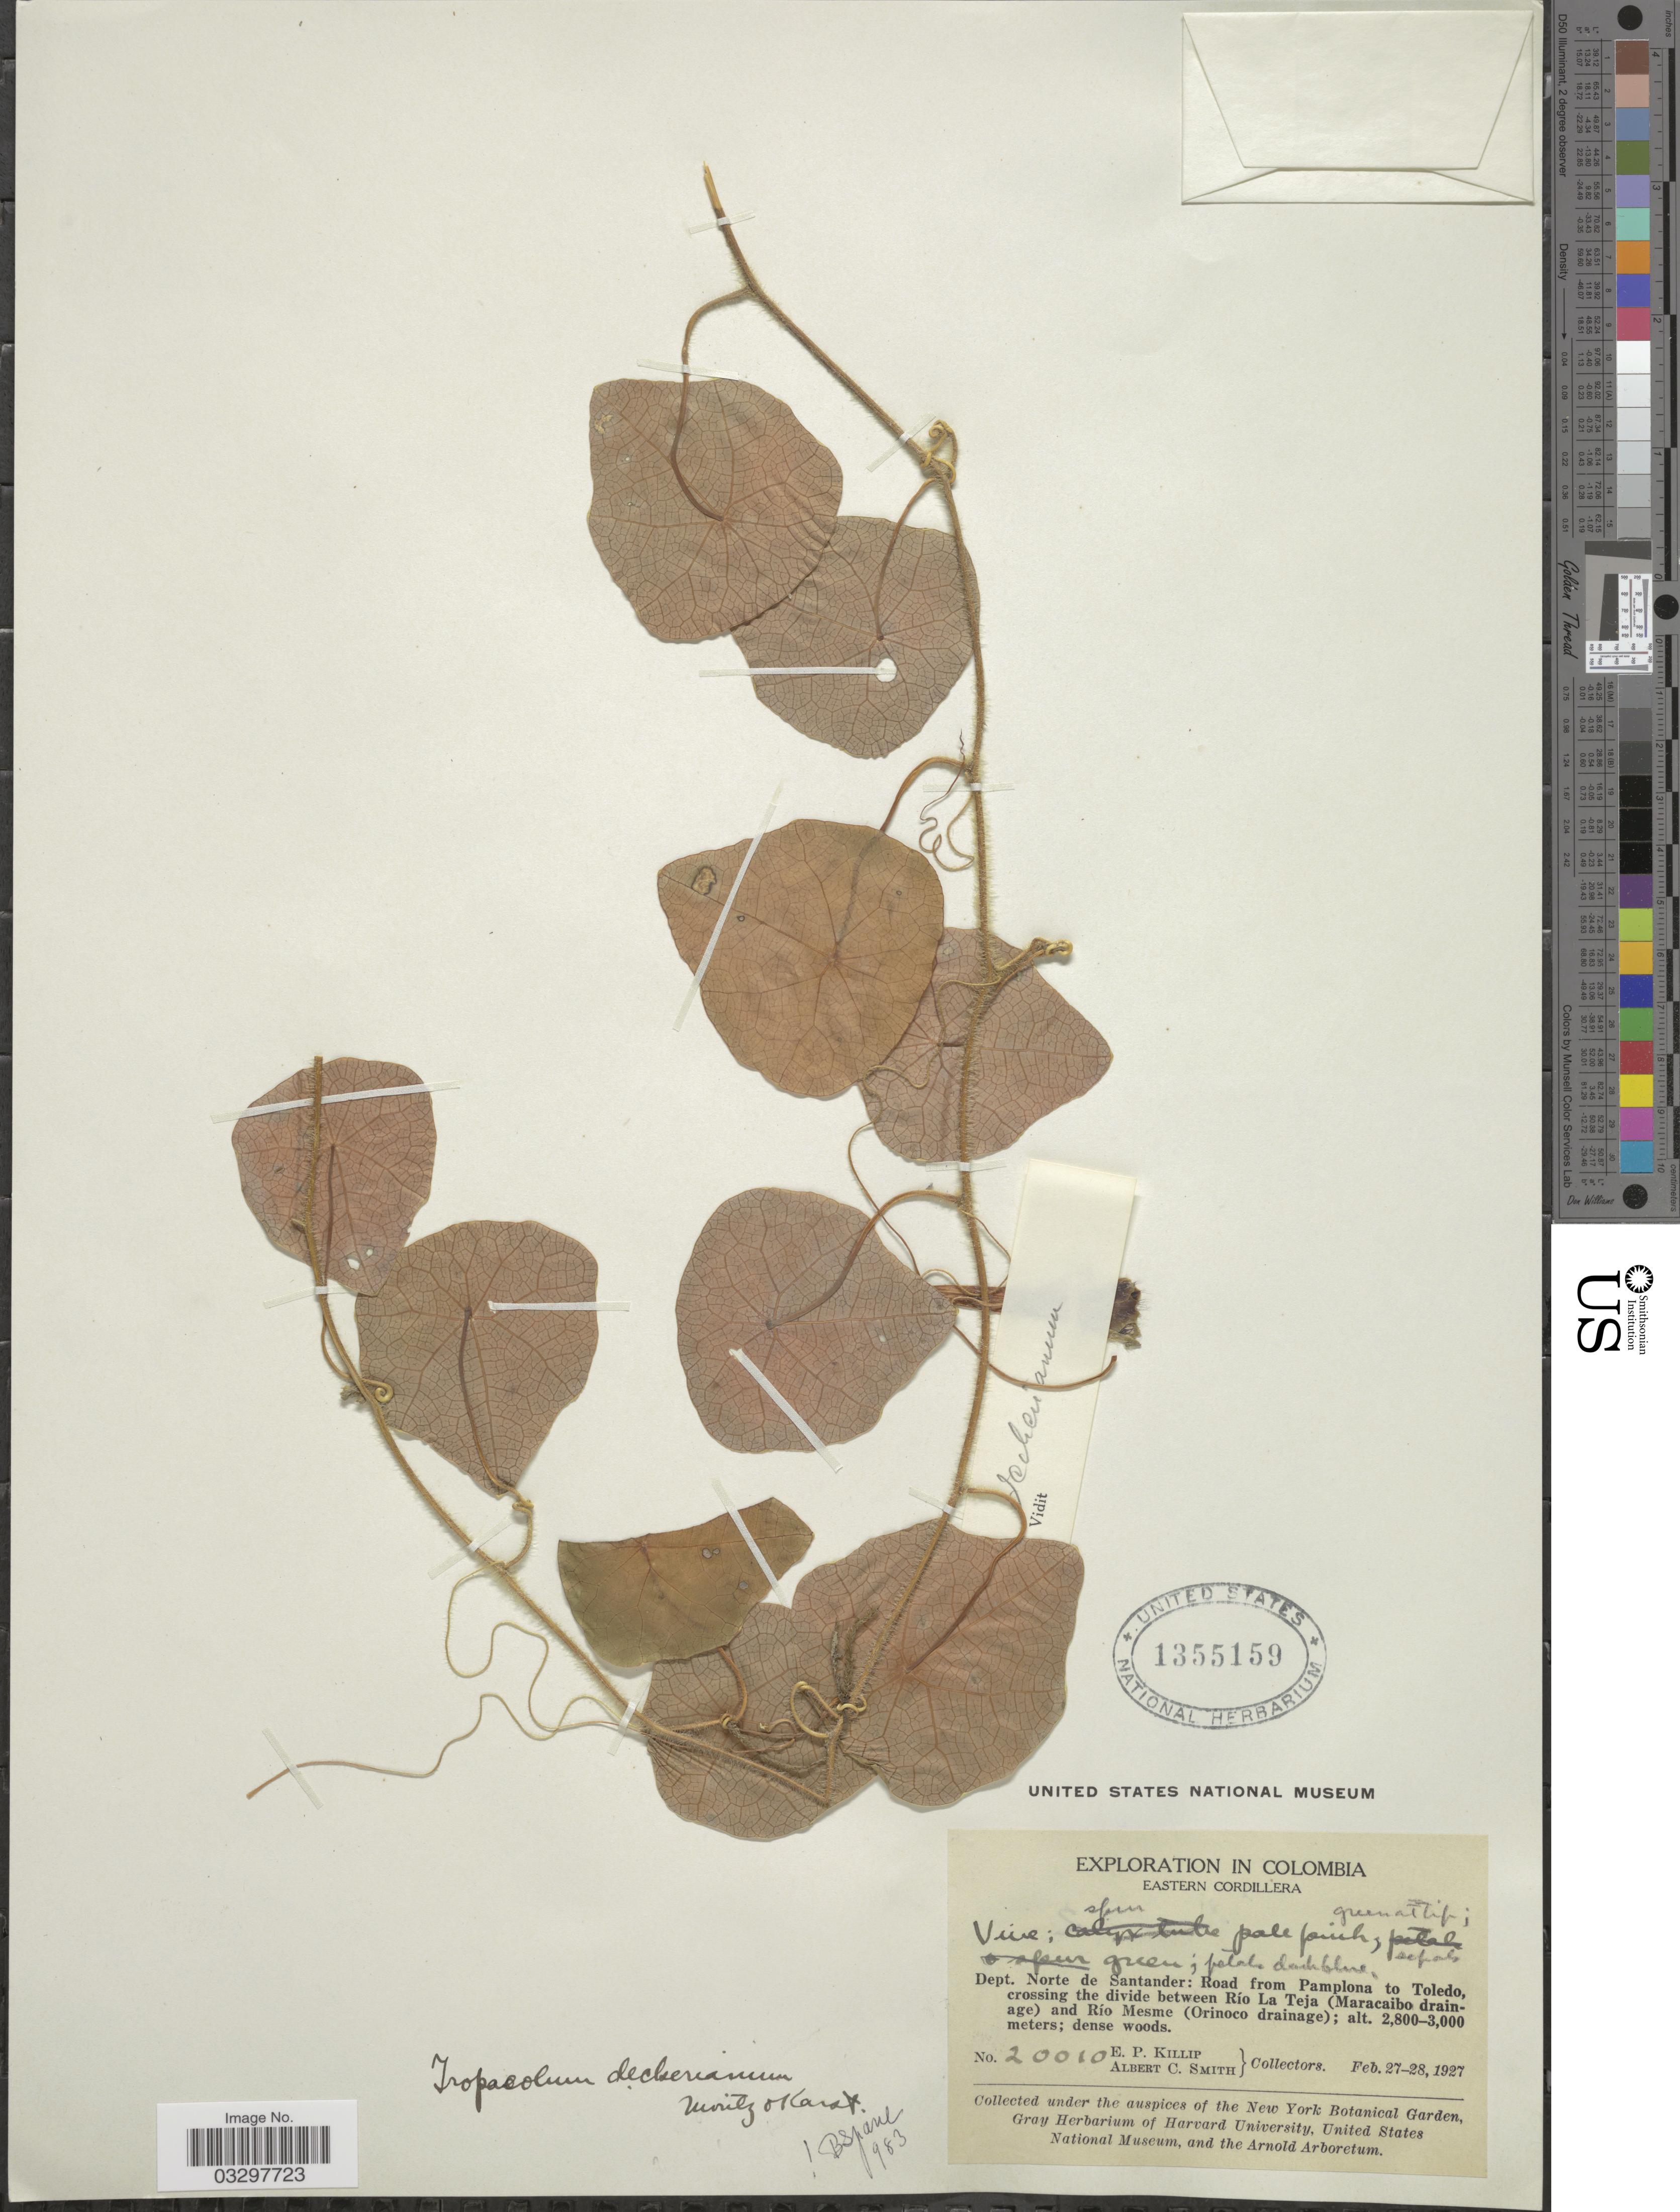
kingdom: Plantae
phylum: Tracheophyta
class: Magnoliopsida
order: Brassicales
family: Tropaeolaceae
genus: Tropaeolum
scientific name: Tropaeolum deckerianum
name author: Moritz & H. Karst.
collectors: E. P. Killip & A. C. Smith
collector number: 20010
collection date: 1927-02-27/1927-02-28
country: Colombia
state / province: Norte de Santander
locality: Eastern Cordillera. Dept. Norte de Santander: Road from Pamplona to Toledo, crossing the divide between Río La Teja (Maracaibo drainage) and Río Mesme (Orinoco drainage).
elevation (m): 2800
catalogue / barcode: US 1355159